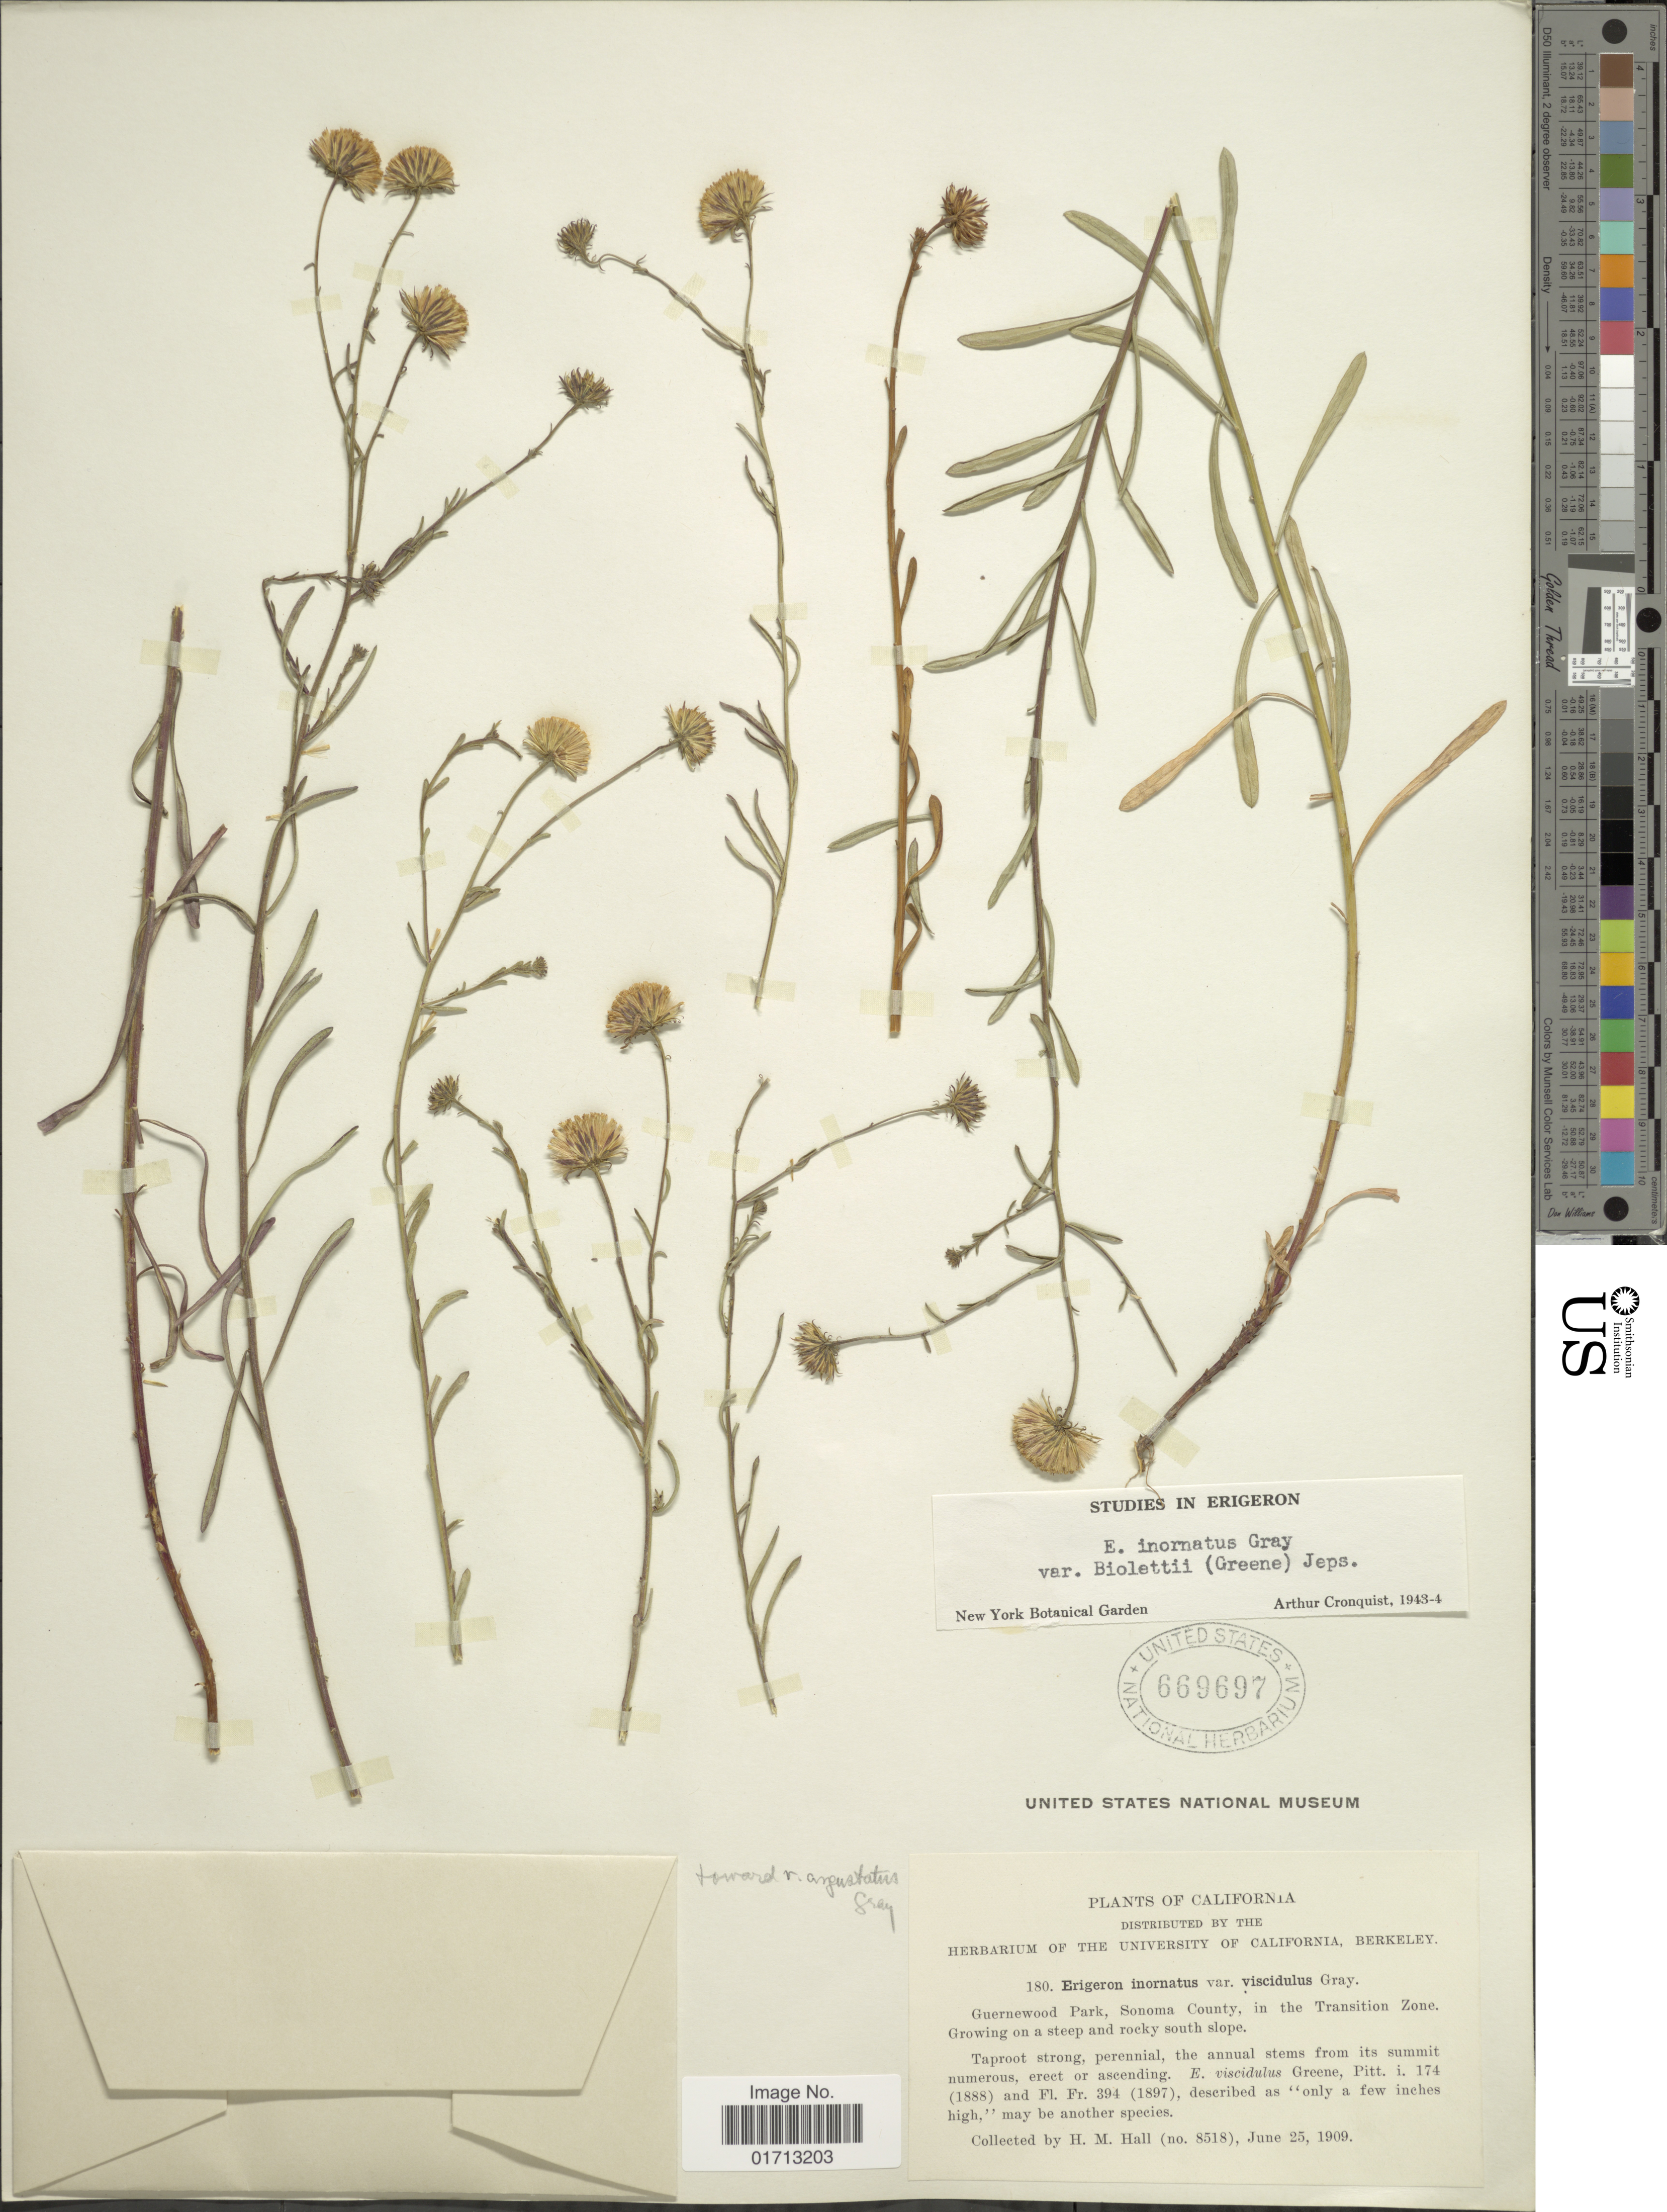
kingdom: Plantae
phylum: Tracheophyta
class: Magnoliopsida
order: Asterales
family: Asteraceae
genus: Erigeron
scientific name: Erigeron inornatus var. biolettii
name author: (Greene) Jeps.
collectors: H. M. Hall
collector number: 8518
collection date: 1909-06-25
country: United States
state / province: California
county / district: Sonoma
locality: Guernewood Park, Sonoma County, in the Transition Zone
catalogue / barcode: US 669697